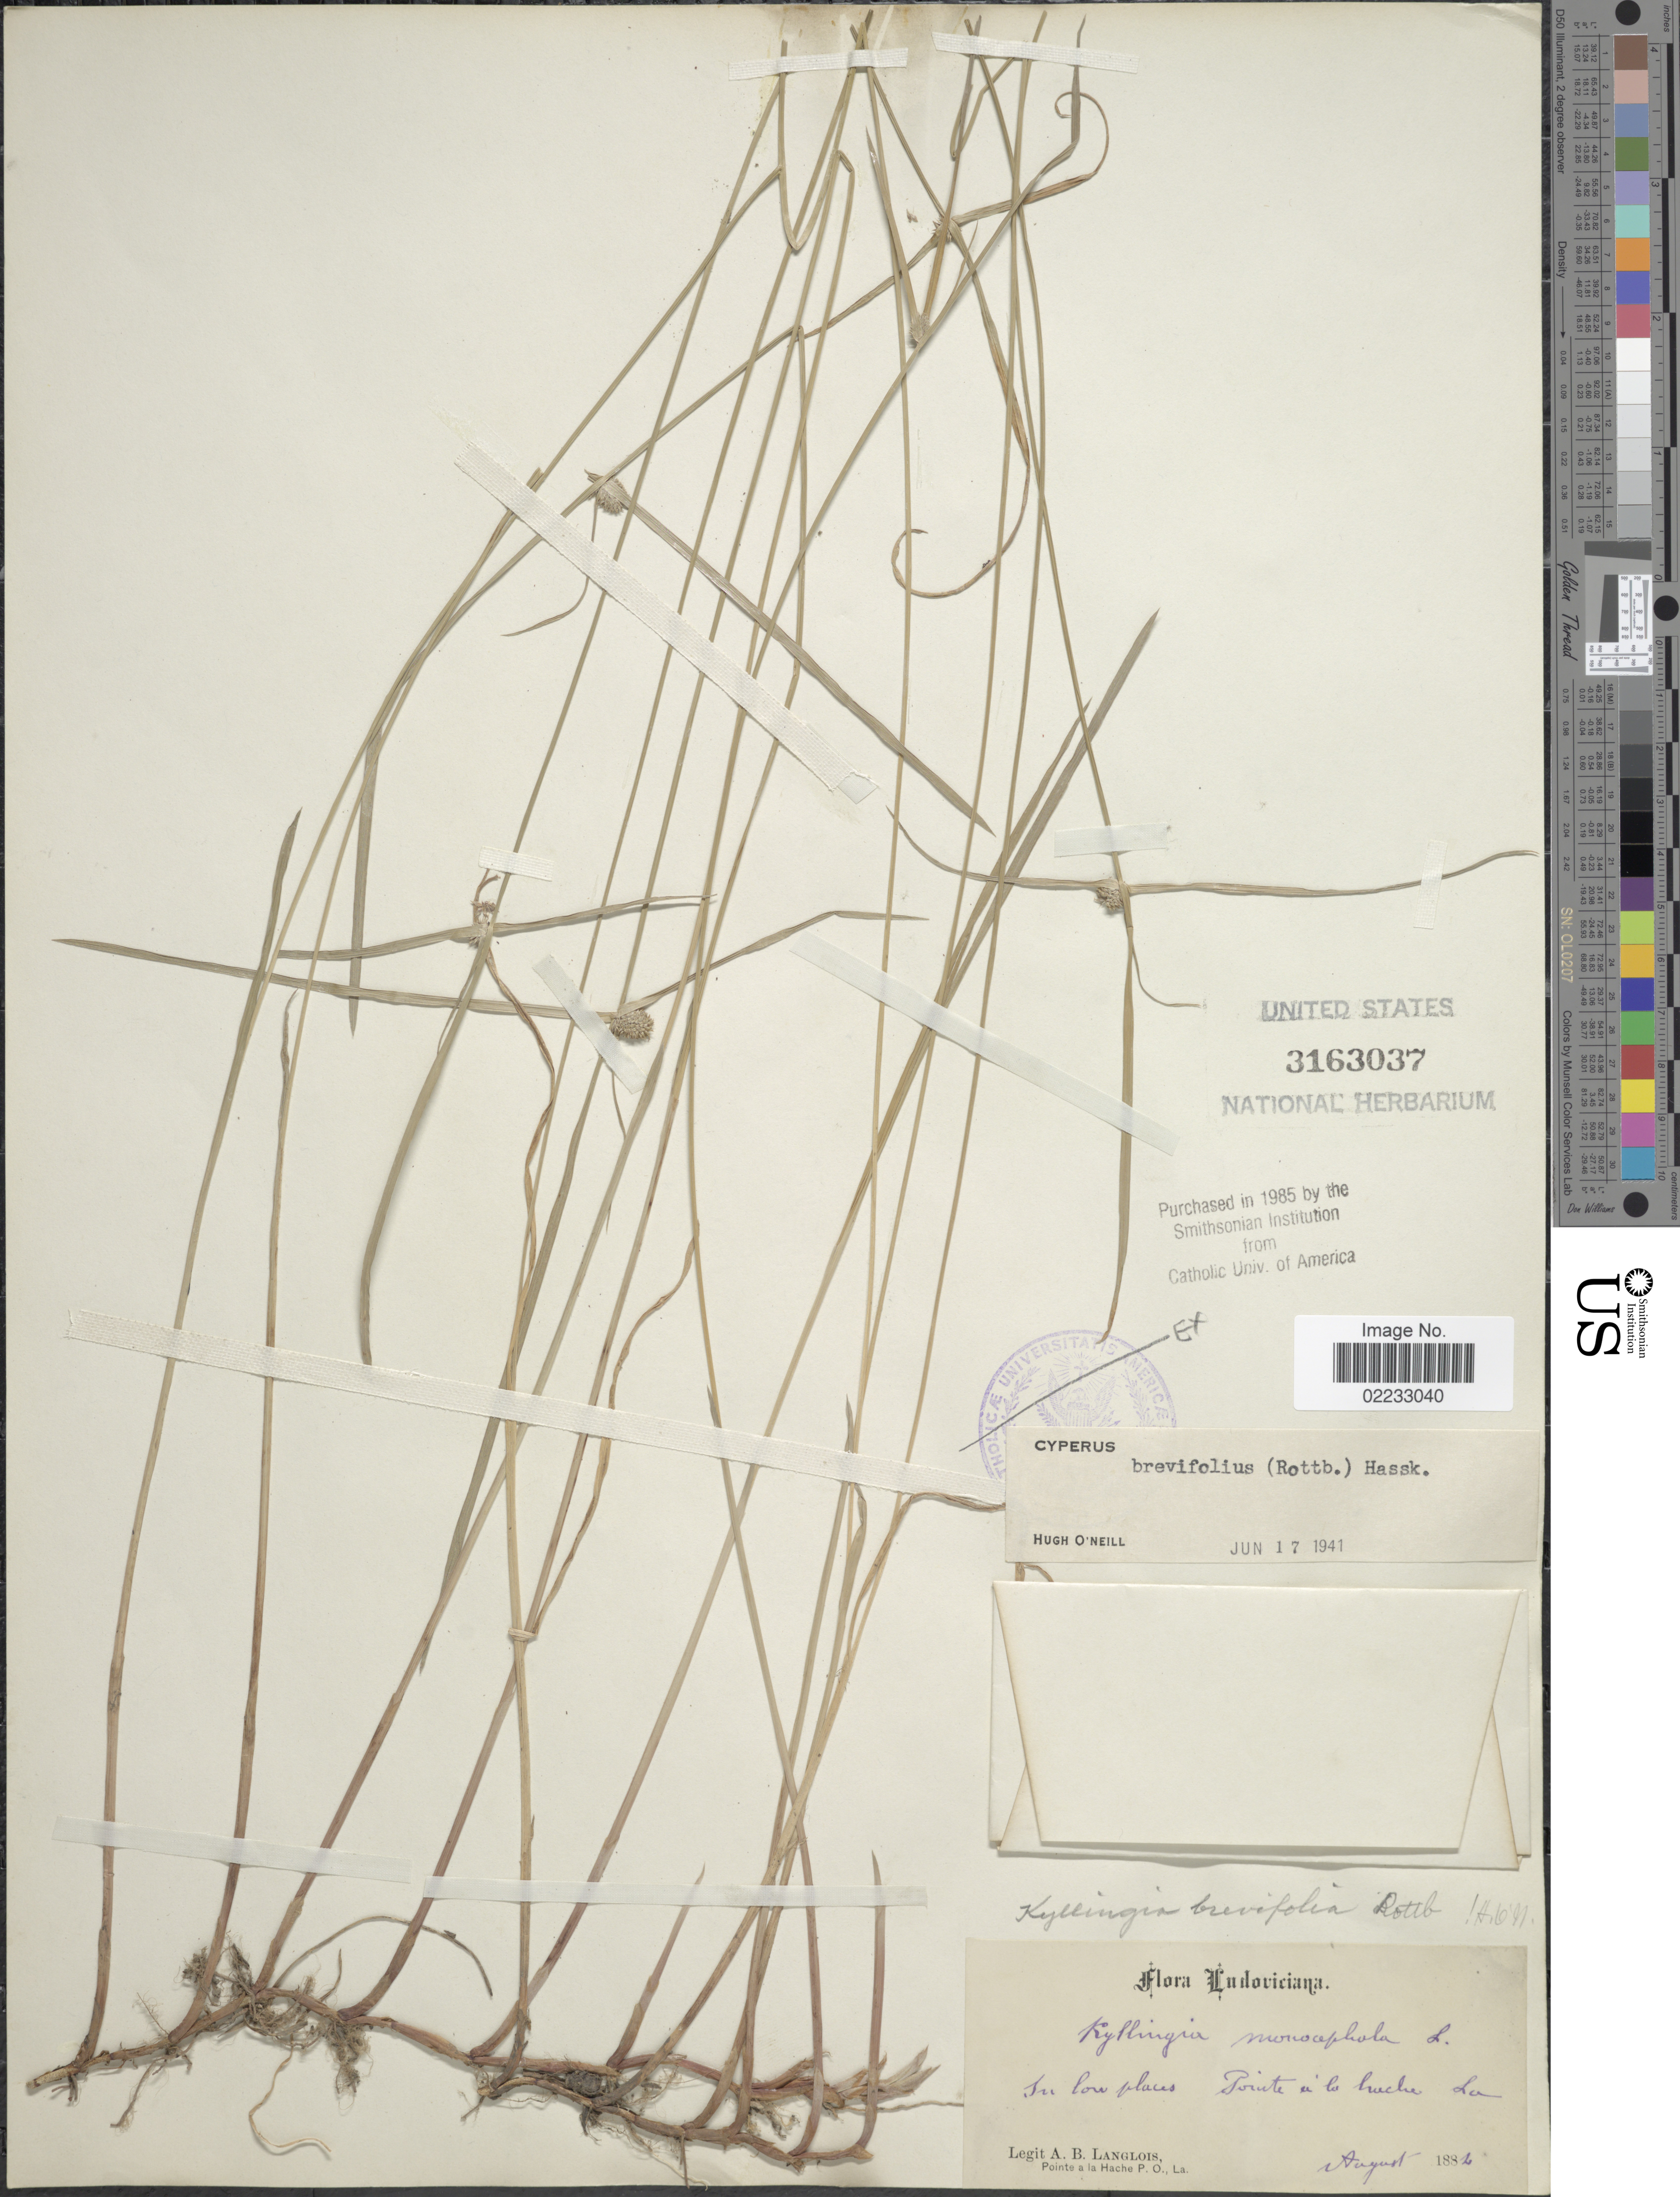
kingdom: Plantae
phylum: Tracheophyta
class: Liliopsida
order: Poales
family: Cyperaceae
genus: Cyperus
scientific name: Cyperus brevifolius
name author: (Rottb.) Hassk.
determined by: Strong, M. T., (US), Smithsonian Institution - National Museum of Natural History (UNITED STATES)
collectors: A. Langlois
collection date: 1882-08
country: United States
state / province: Louisiana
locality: Pointe à la Hache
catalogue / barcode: US 3163037